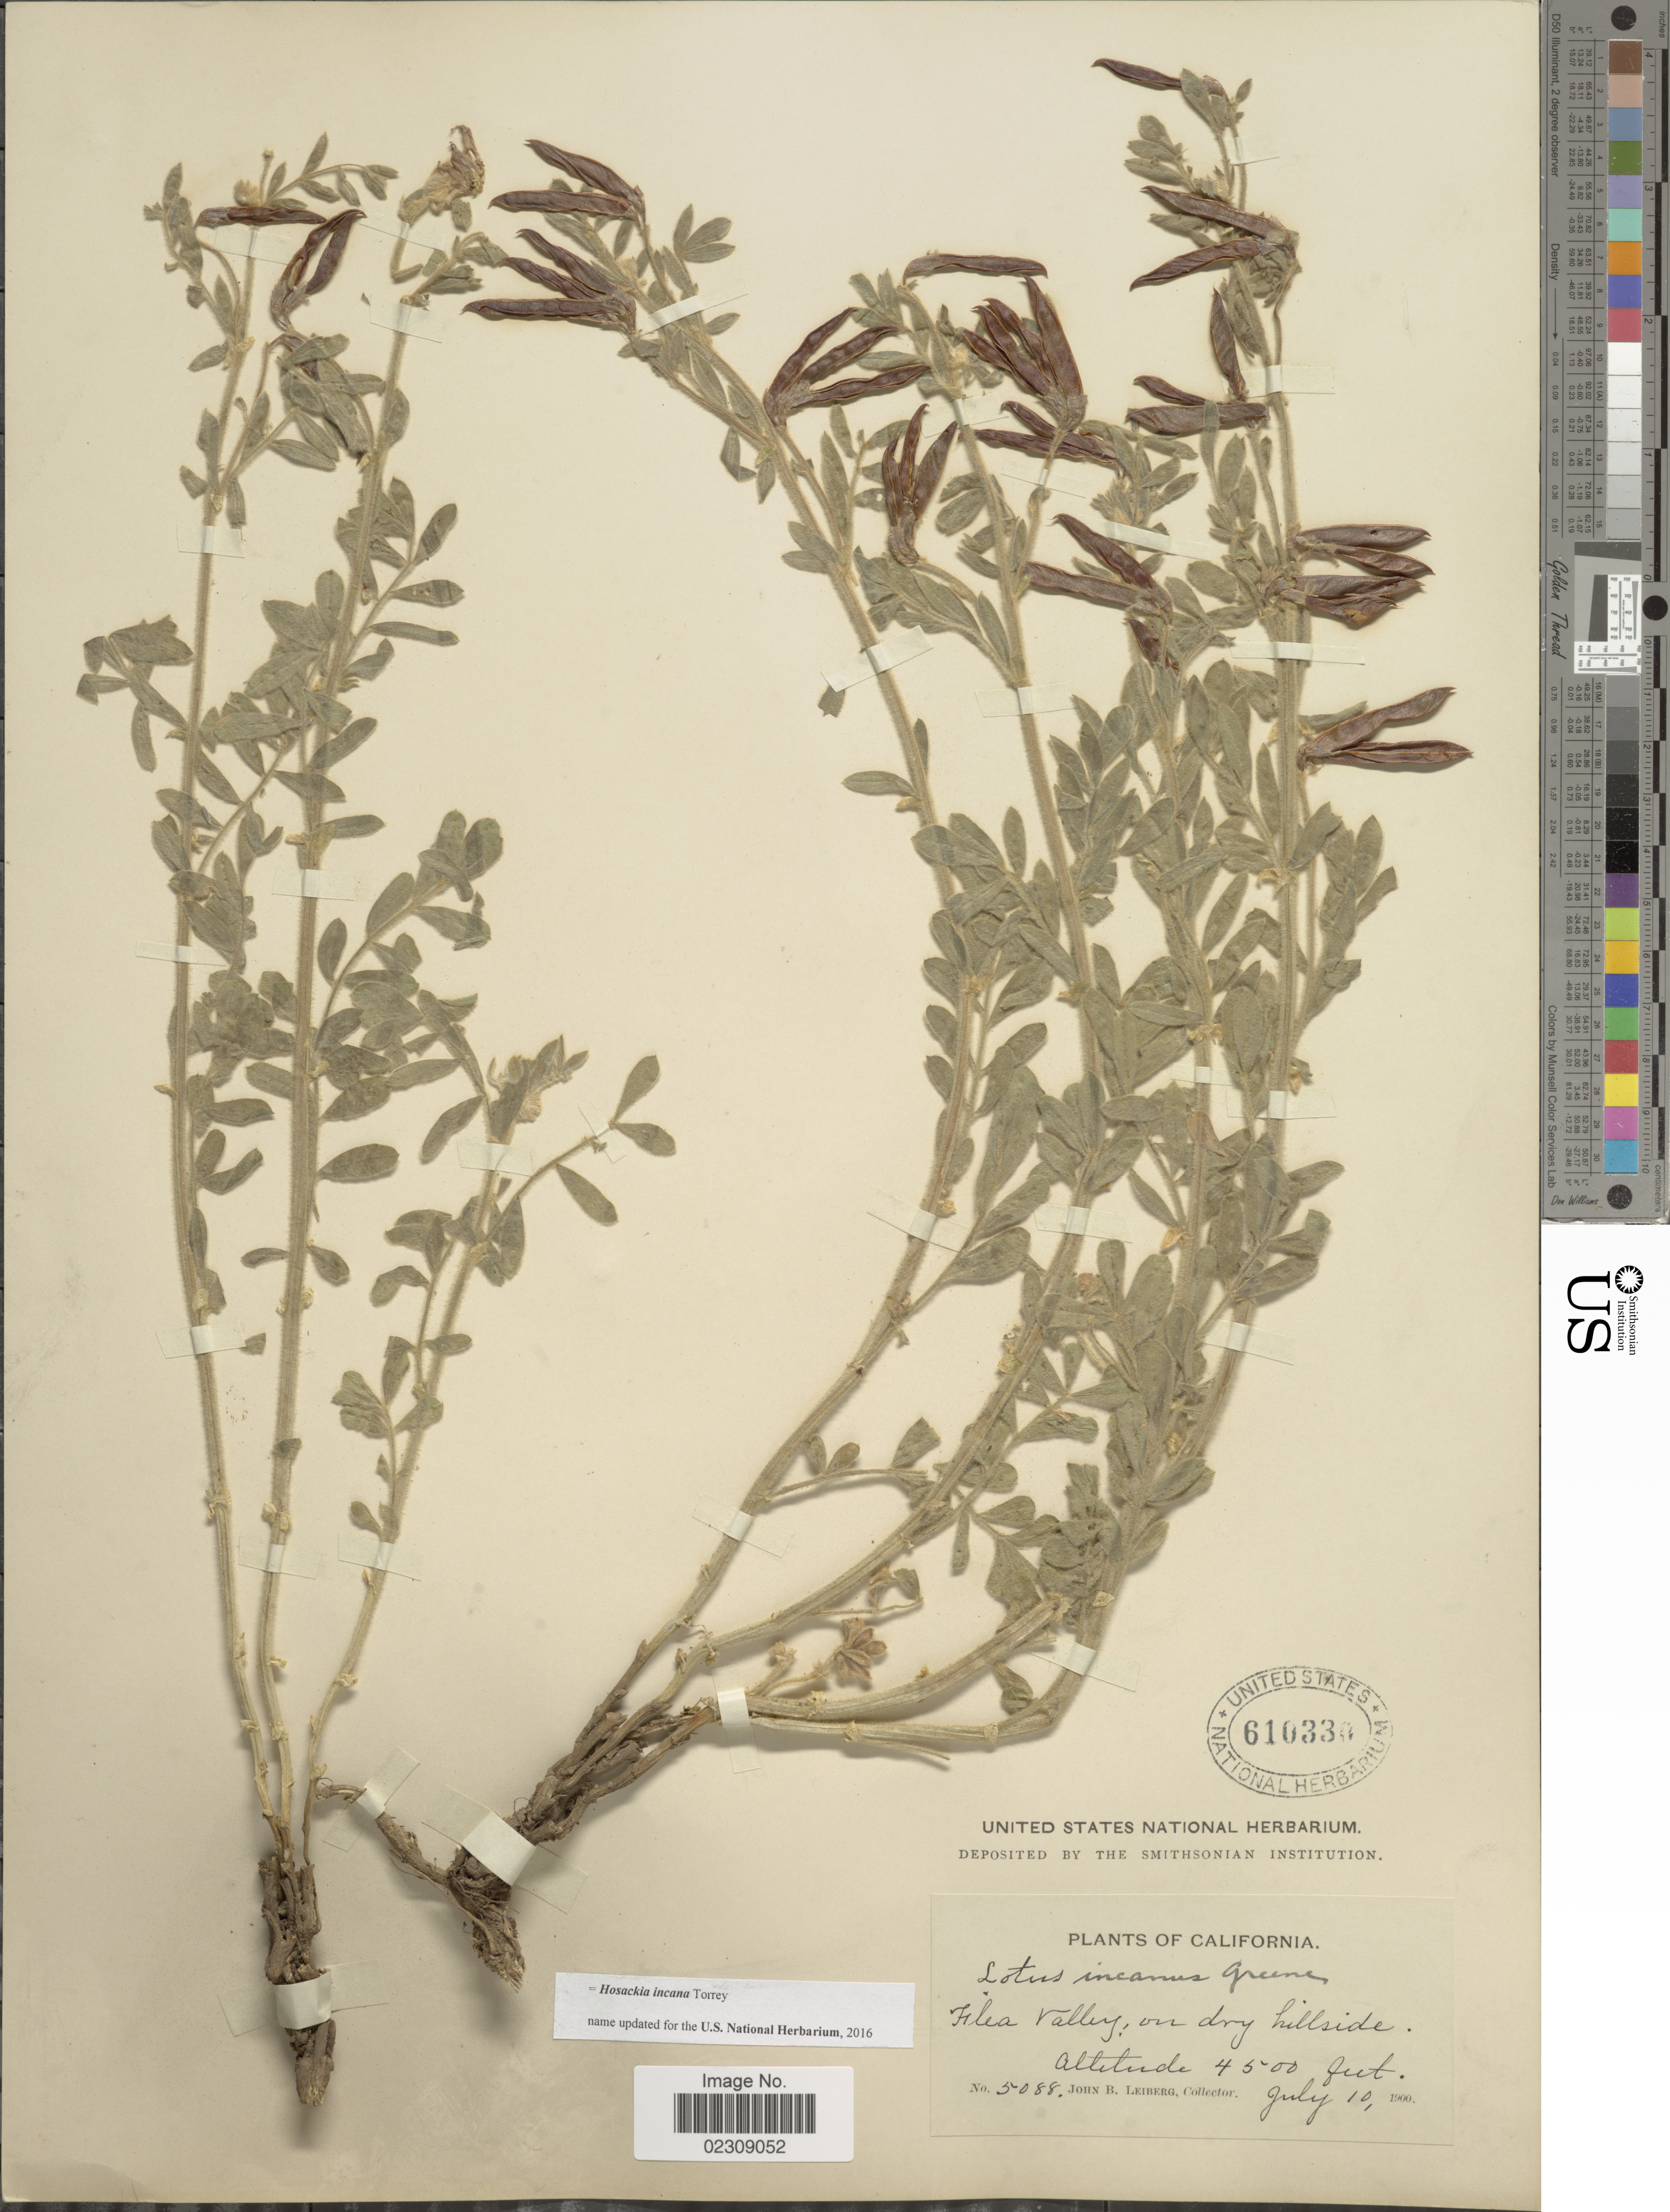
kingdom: Plantae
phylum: Tracheophyta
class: Magnoliopsida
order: Fabales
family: Fabaceae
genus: Hosackia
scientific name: Hosackia incana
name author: Torr.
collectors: J. B. Leiberg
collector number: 5088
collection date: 1900-07-10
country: United States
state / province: California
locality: Flea Valley, on dry hillside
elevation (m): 1372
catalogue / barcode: US 610330